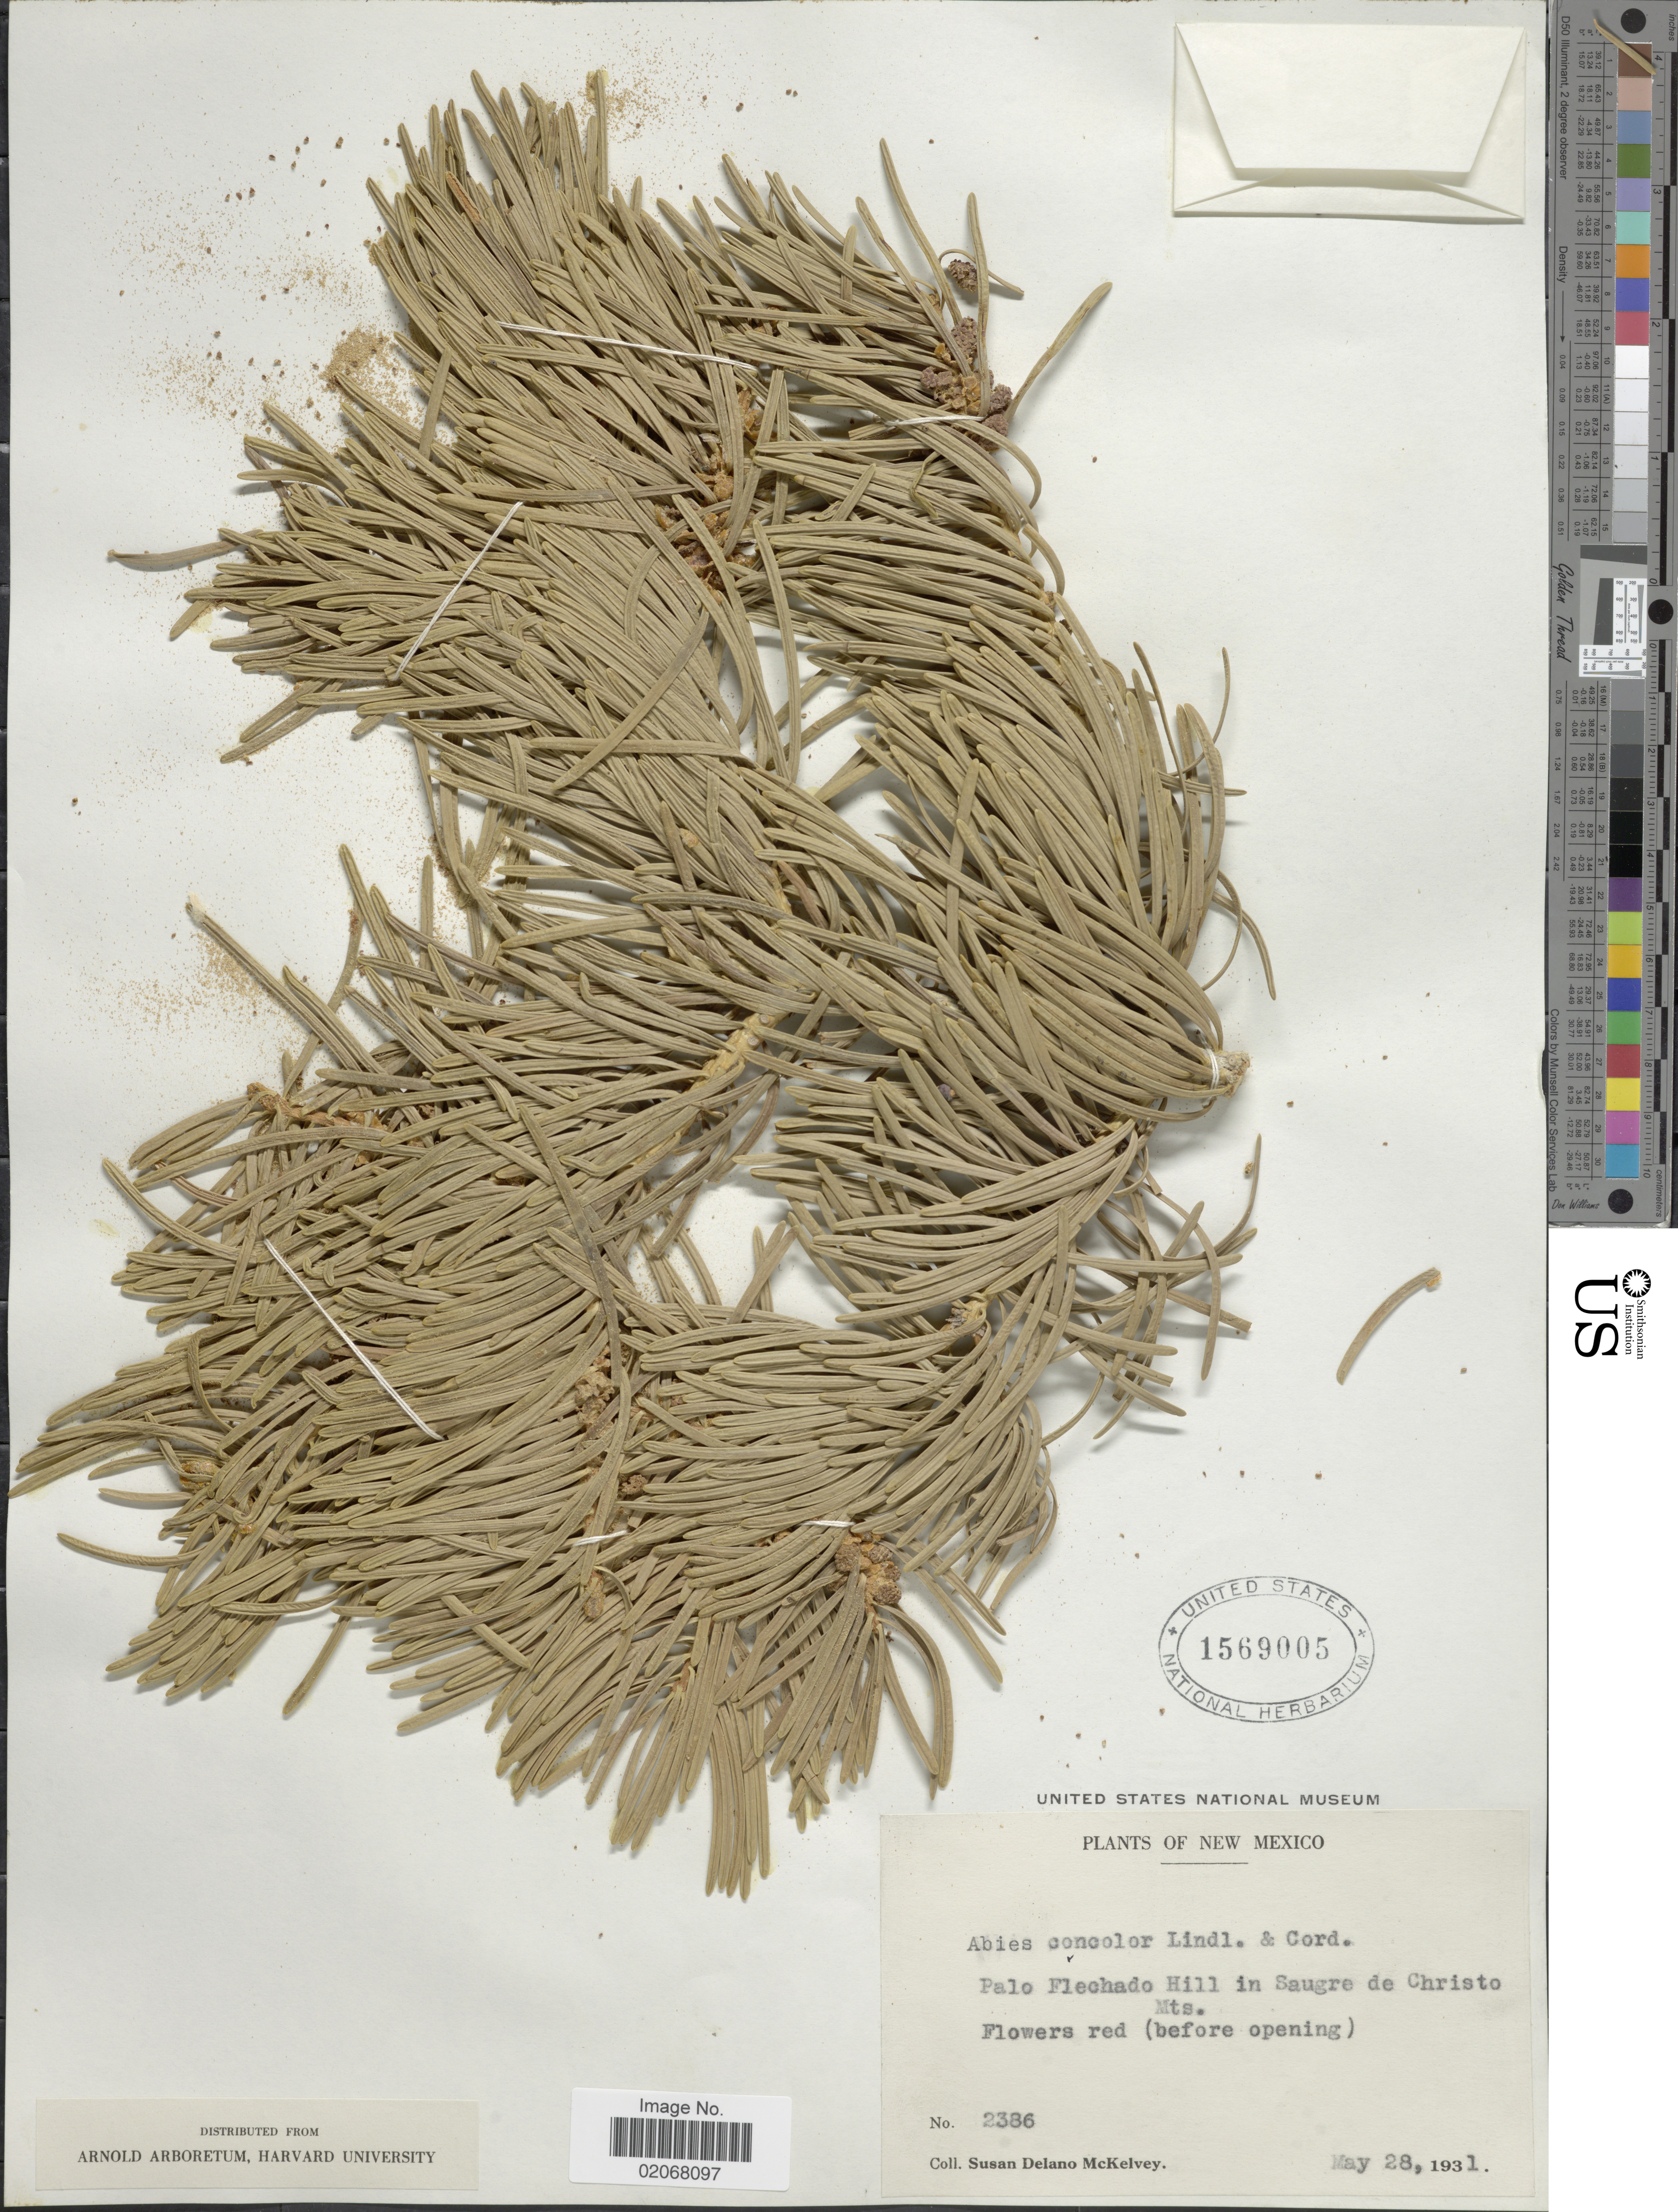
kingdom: Plantae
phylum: Tracheophyta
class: Pinopsida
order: Pinales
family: Pinaceae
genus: Abies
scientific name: Abies concolor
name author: (Gordon & Glend.) Lindl. ex Hildebr.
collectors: S. A. McKelvey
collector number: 2386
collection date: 1931-05-28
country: United States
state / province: New Mexico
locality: Palo Flechado Hill in Saugre de Christo Mts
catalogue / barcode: US 1569005